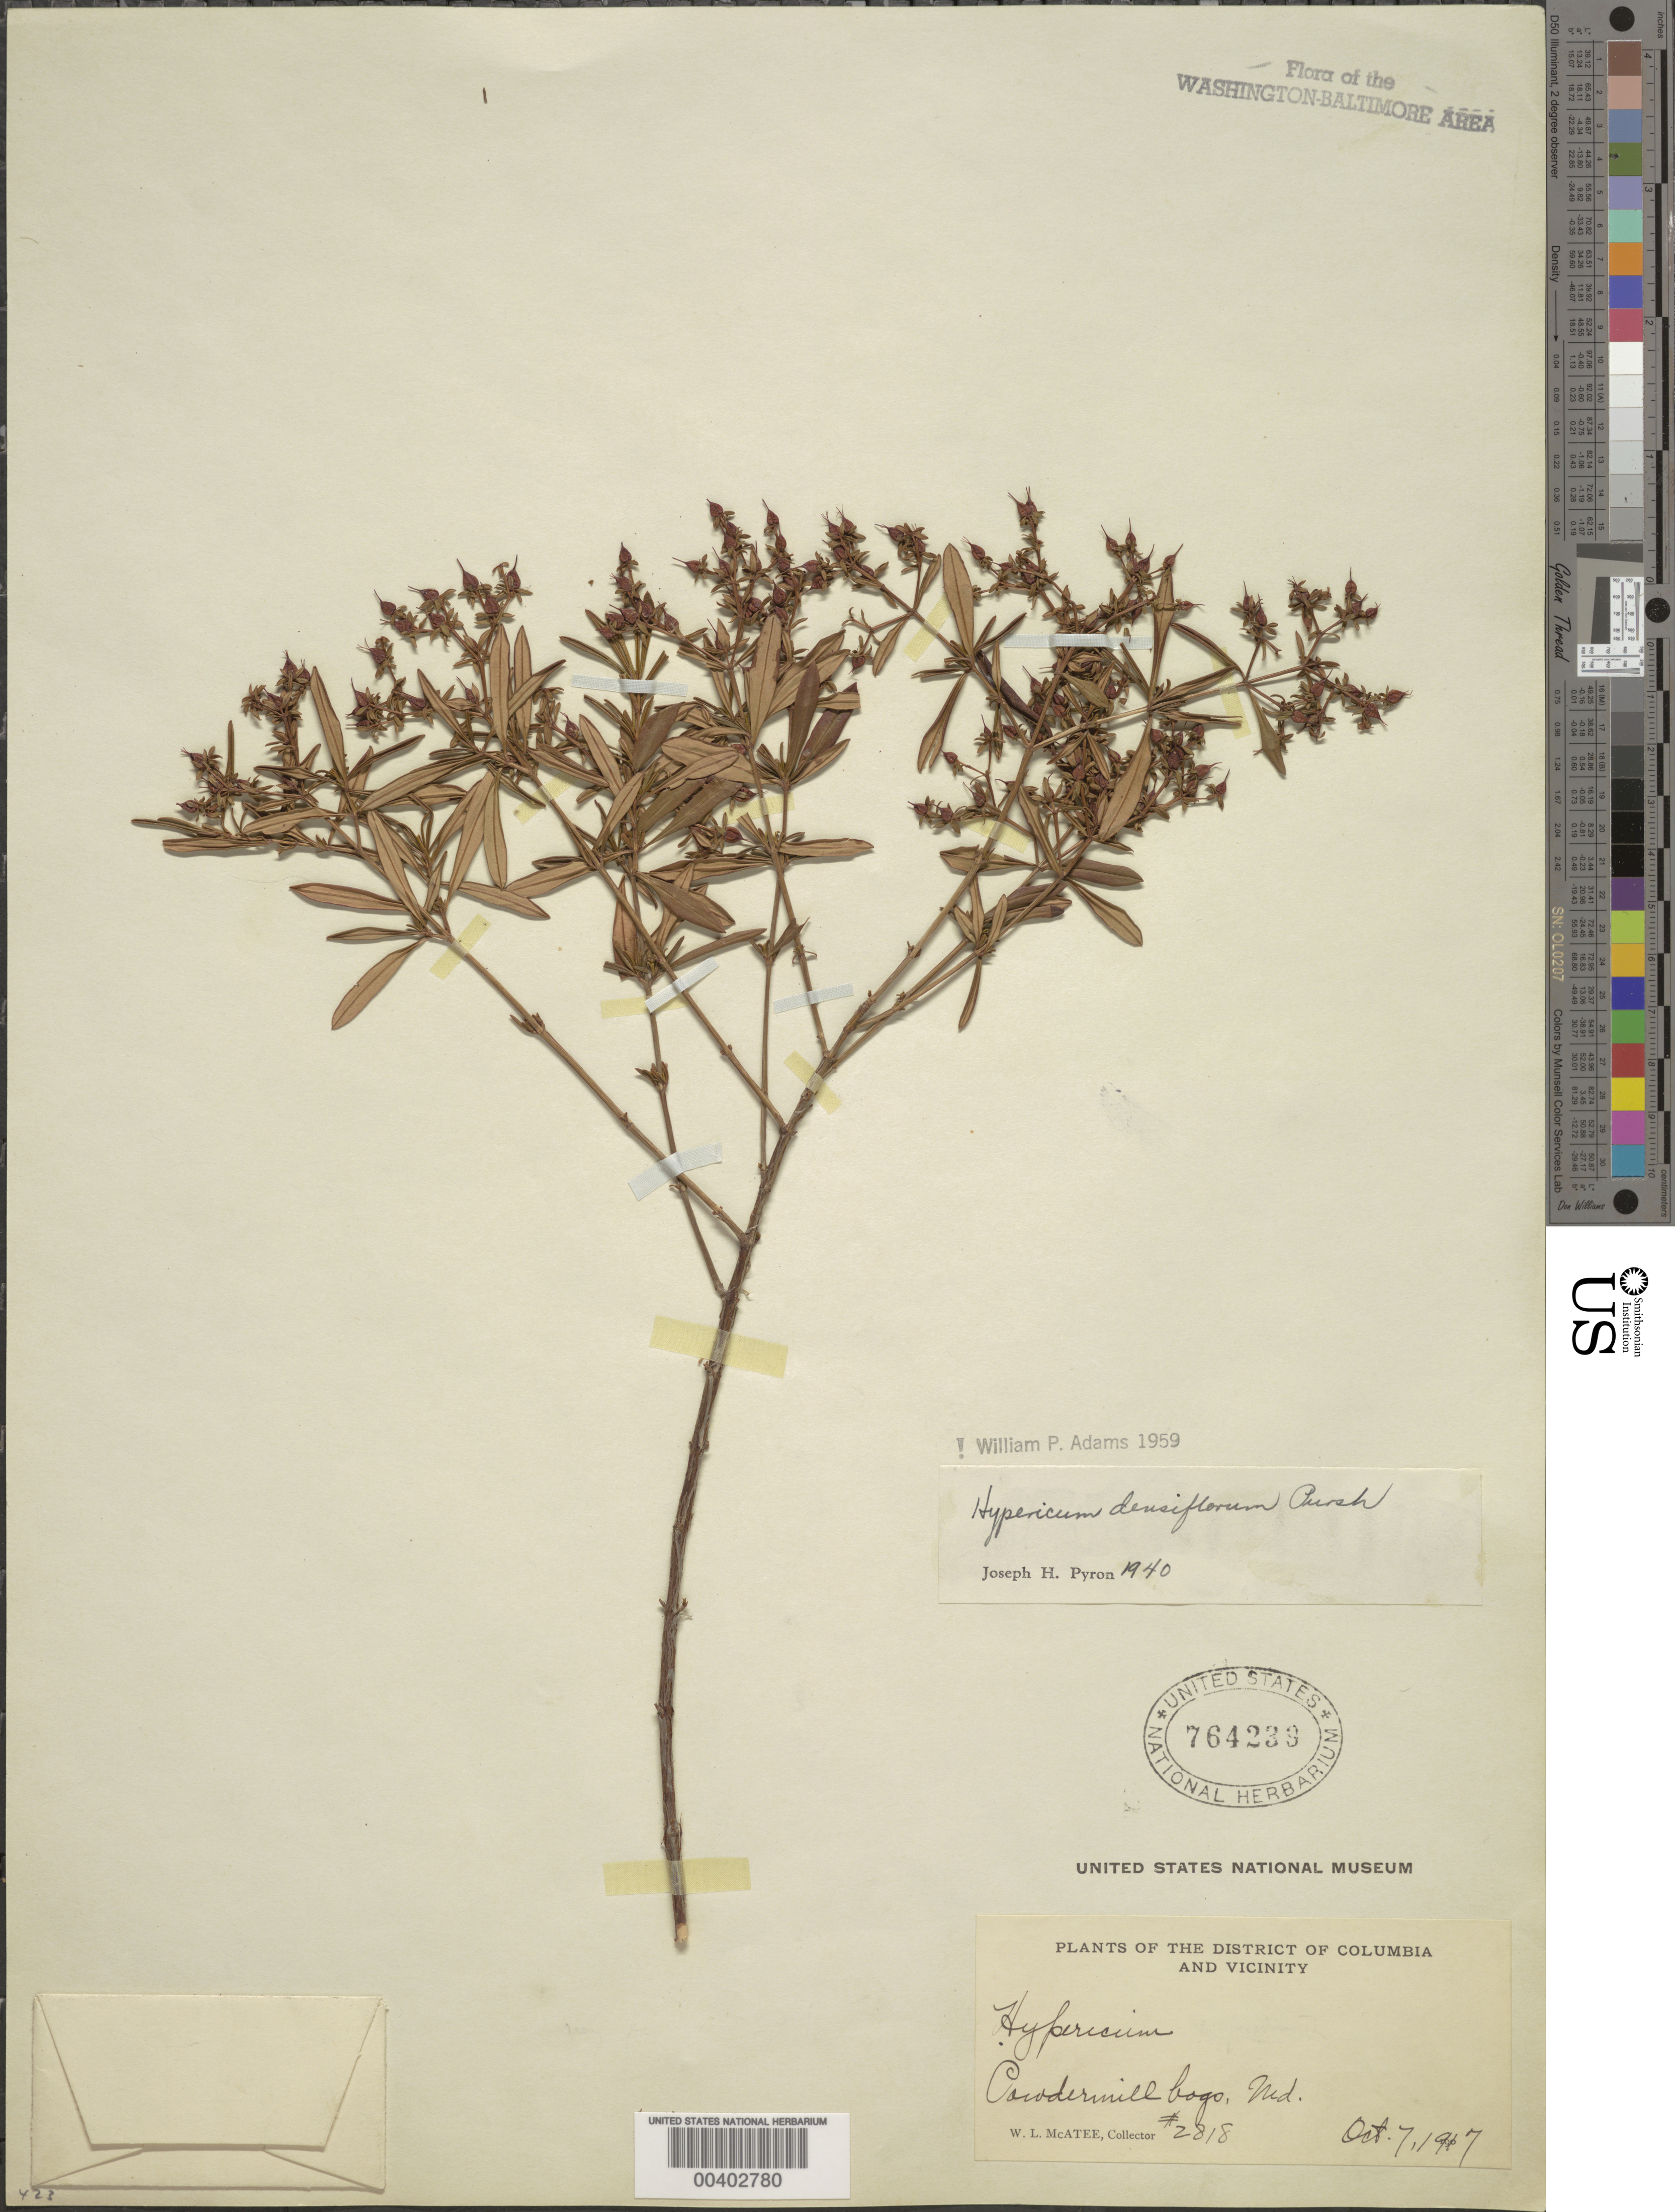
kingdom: Plantae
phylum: Tracheophyta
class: Magnoliopsida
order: Malpighiales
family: Hypericaceae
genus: Hypericum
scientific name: Hypericum densiflorum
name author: Pursh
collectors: W. McAtee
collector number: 2818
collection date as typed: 07 Oct 1917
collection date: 1917-10-07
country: United States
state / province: Maryland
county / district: Prince George's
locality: Powdermill Bogs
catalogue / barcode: US 764239